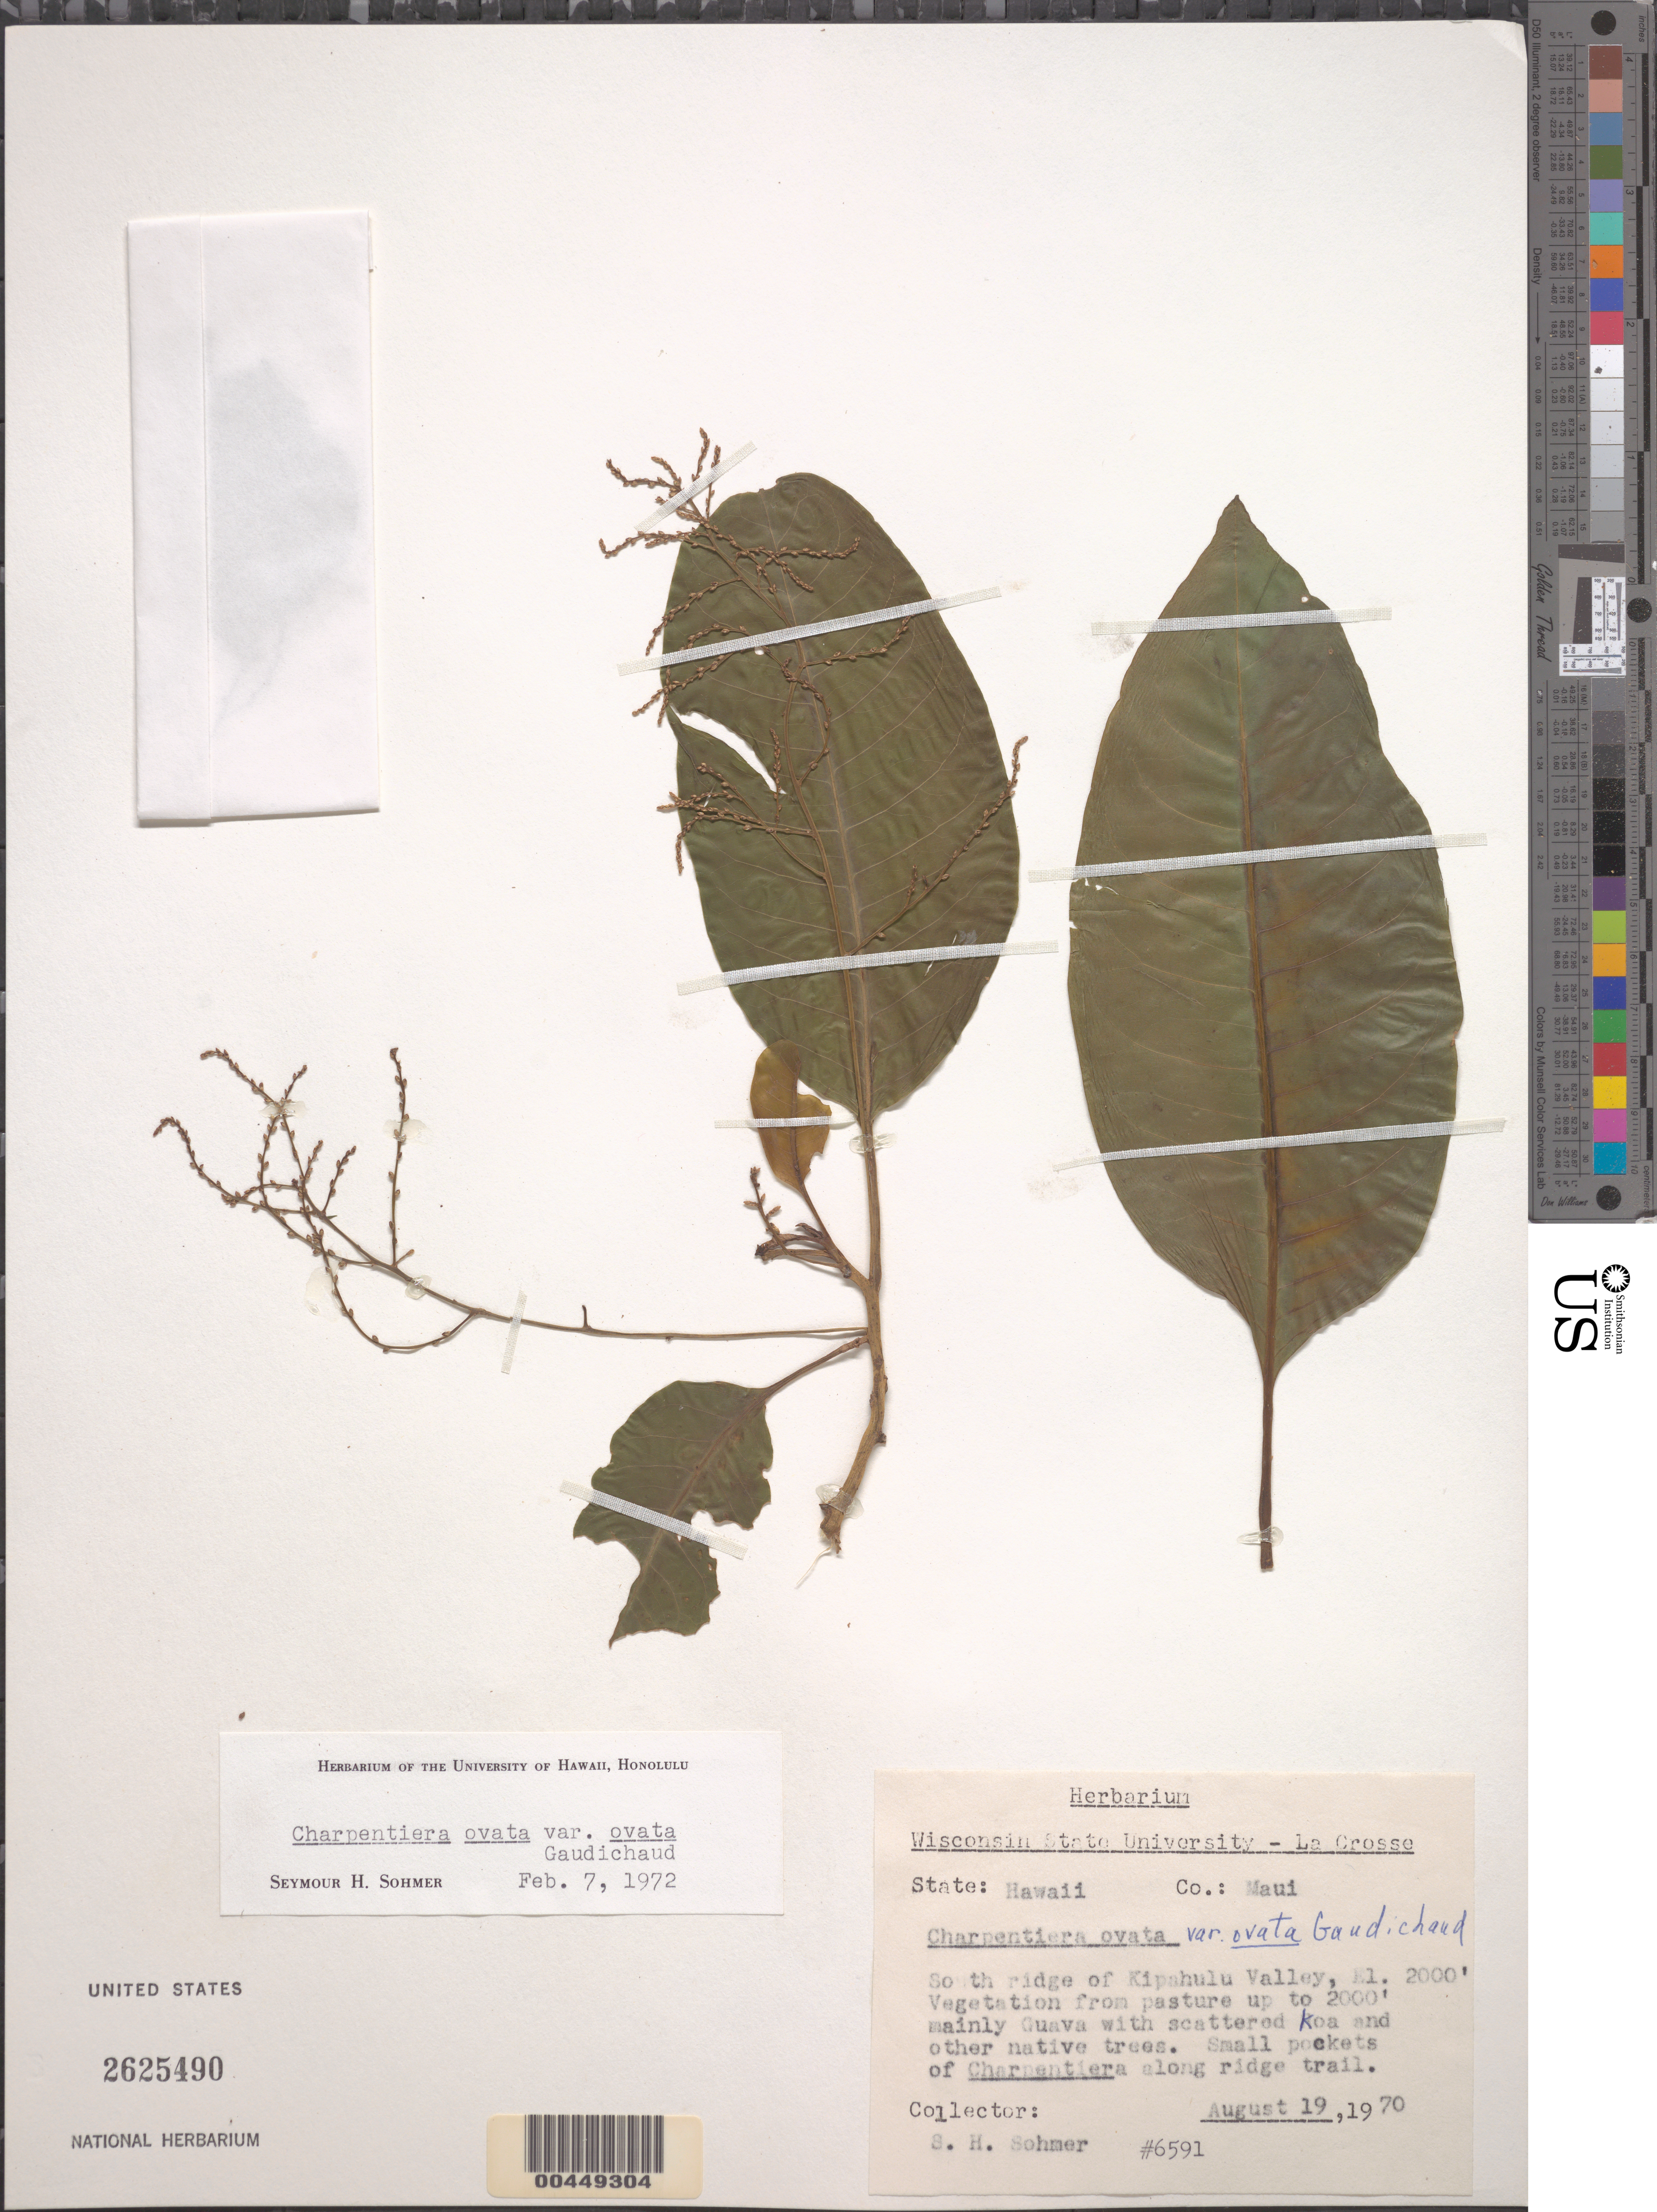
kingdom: Plantae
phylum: Tracheophyta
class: Magnoliopsida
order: Caryophyllales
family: Amaranthaceae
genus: Charpentiera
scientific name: Charpentiera ovata var. ovata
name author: Gaudich.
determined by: Sohmer, S. H.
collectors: S. H. Sohmer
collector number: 6591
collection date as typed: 19 Aug 1970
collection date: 1970-08-19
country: United States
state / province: Hawaii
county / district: Maui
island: Maui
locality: S ridge of Kipahulu Valley, along ridge trail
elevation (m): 610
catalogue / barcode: US 2625490